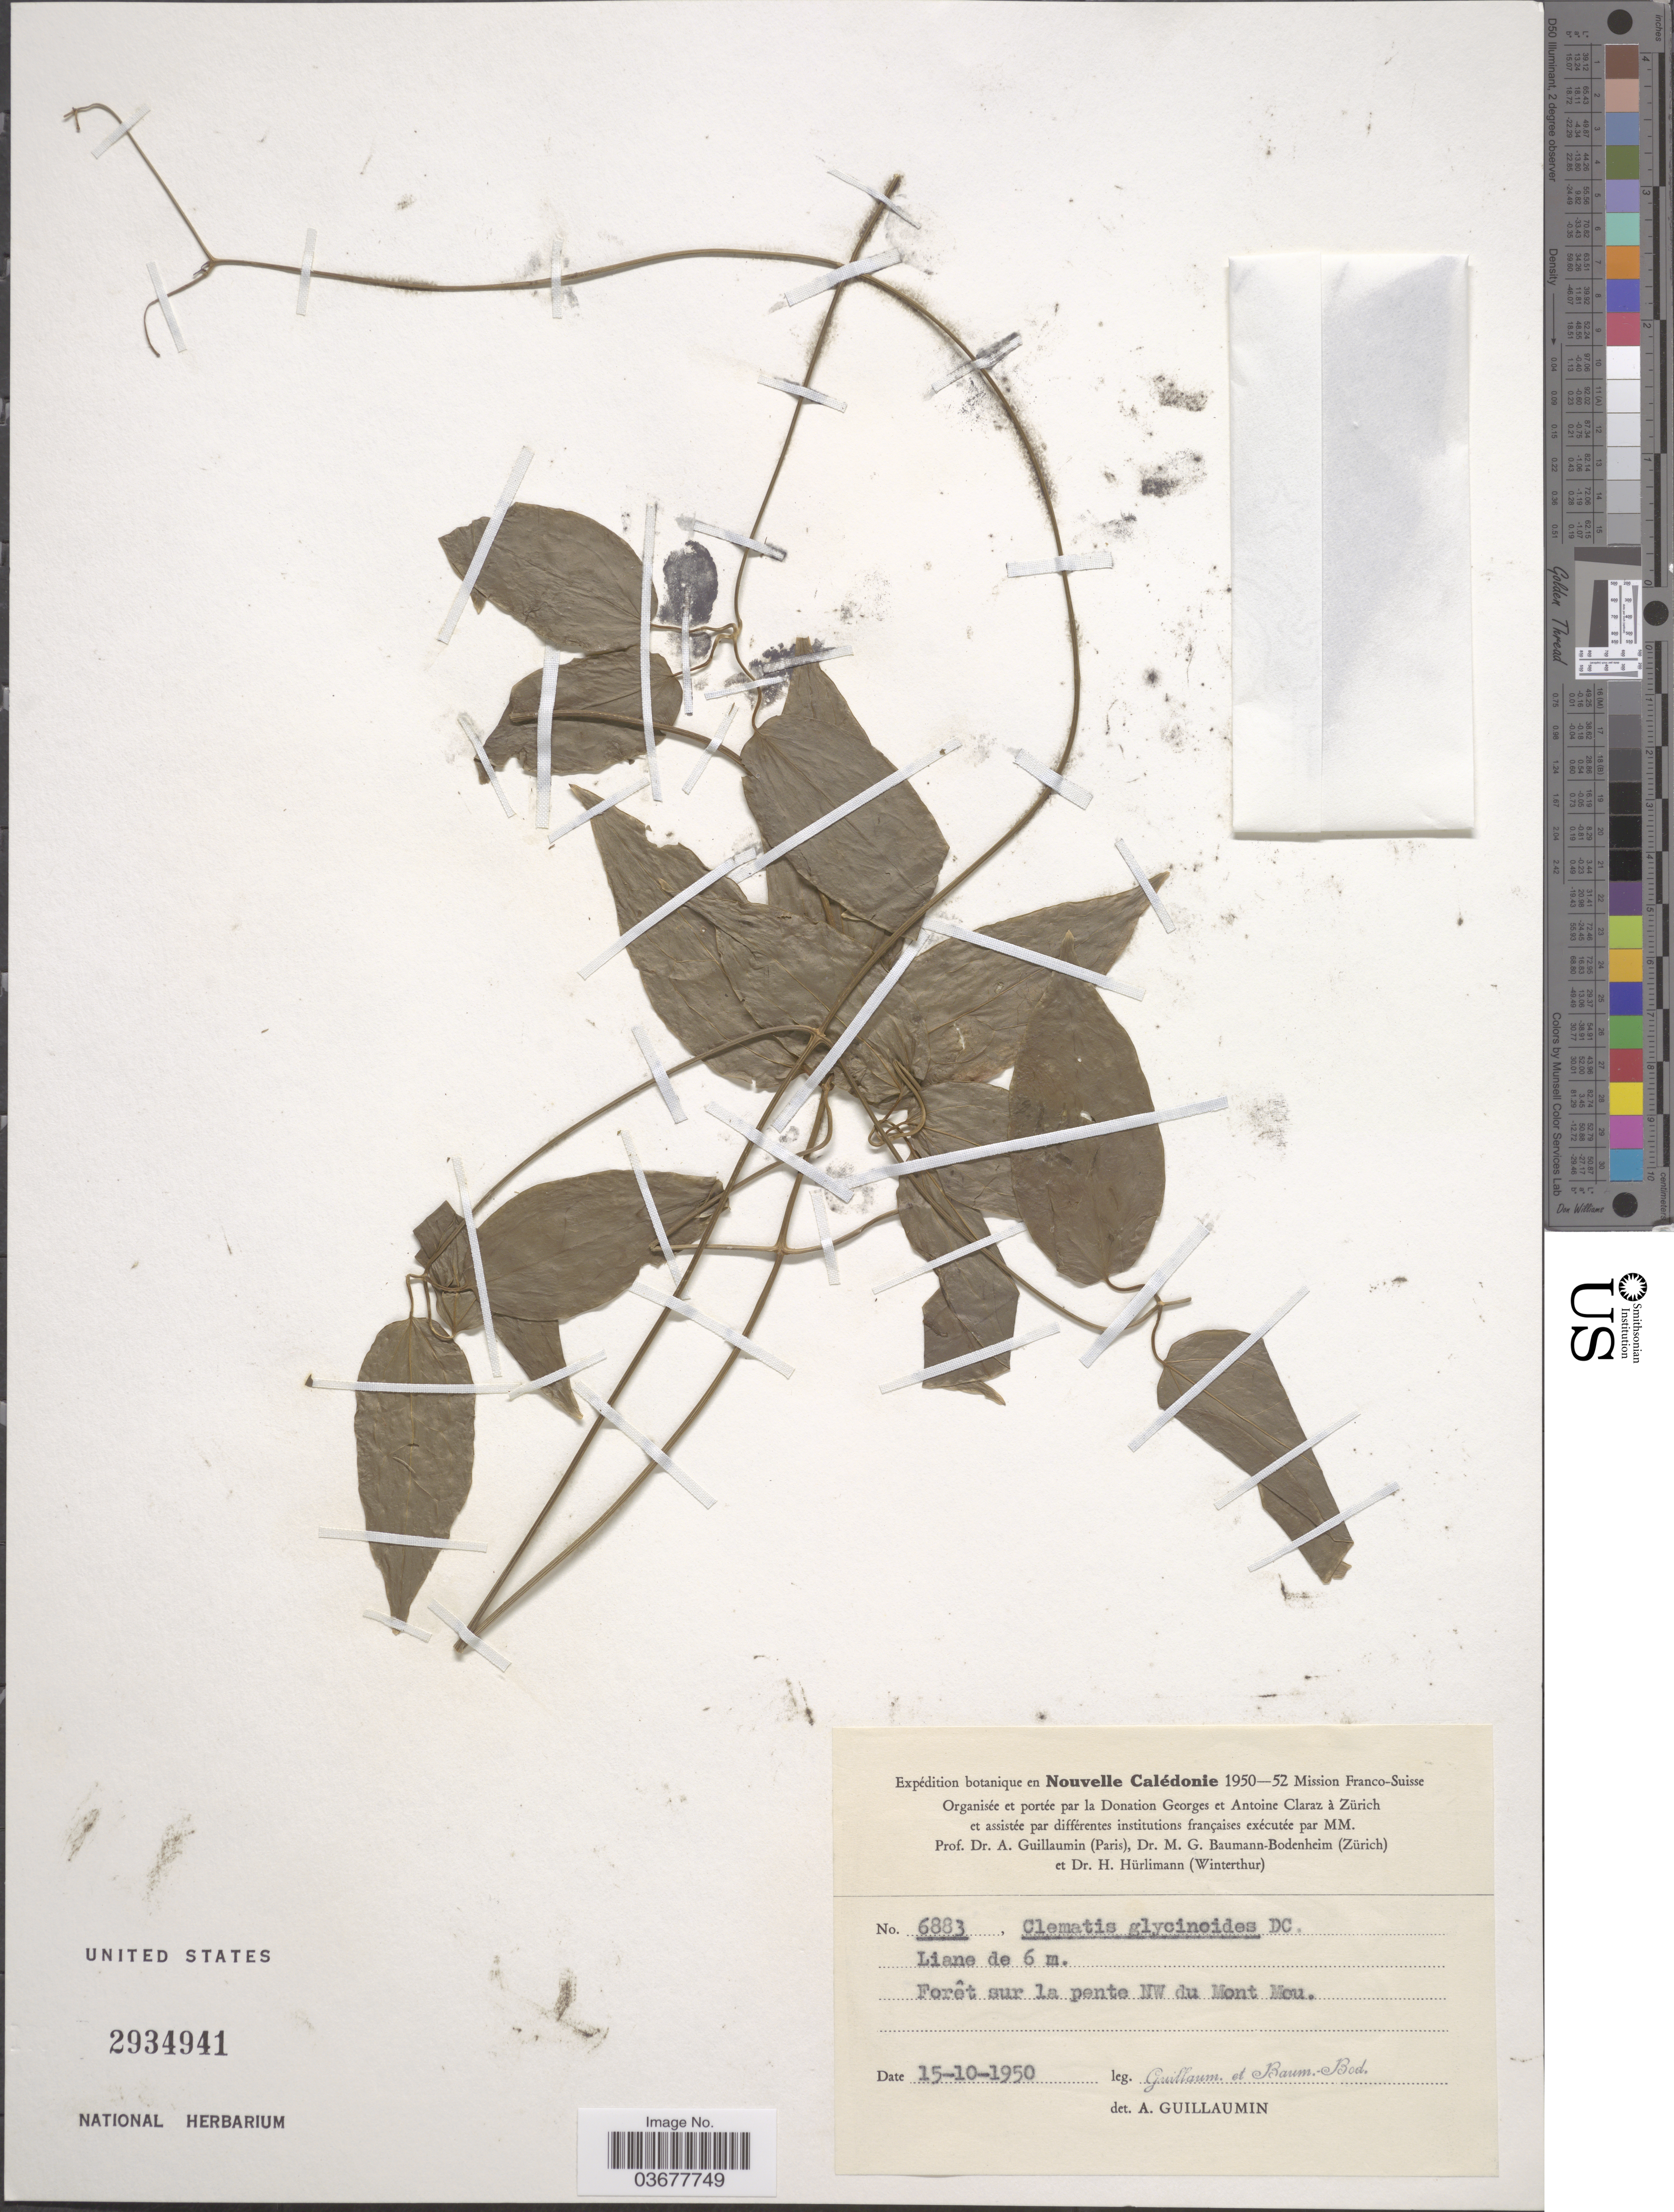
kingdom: Plantae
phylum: Tracheophyta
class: Magnoliopsida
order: Ranunculales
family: Ranunculaceae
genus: Clematis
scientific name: Clematis glycinoides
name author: DC.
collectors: A. Guillaumin & M. G. Baumann-Bodenheim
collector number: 6883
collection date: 1950-10-15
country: New Caledonia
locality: Nouvelle Calédonie. Forêt sur la pente NW du Mont Mou.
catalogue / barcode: US 2934941